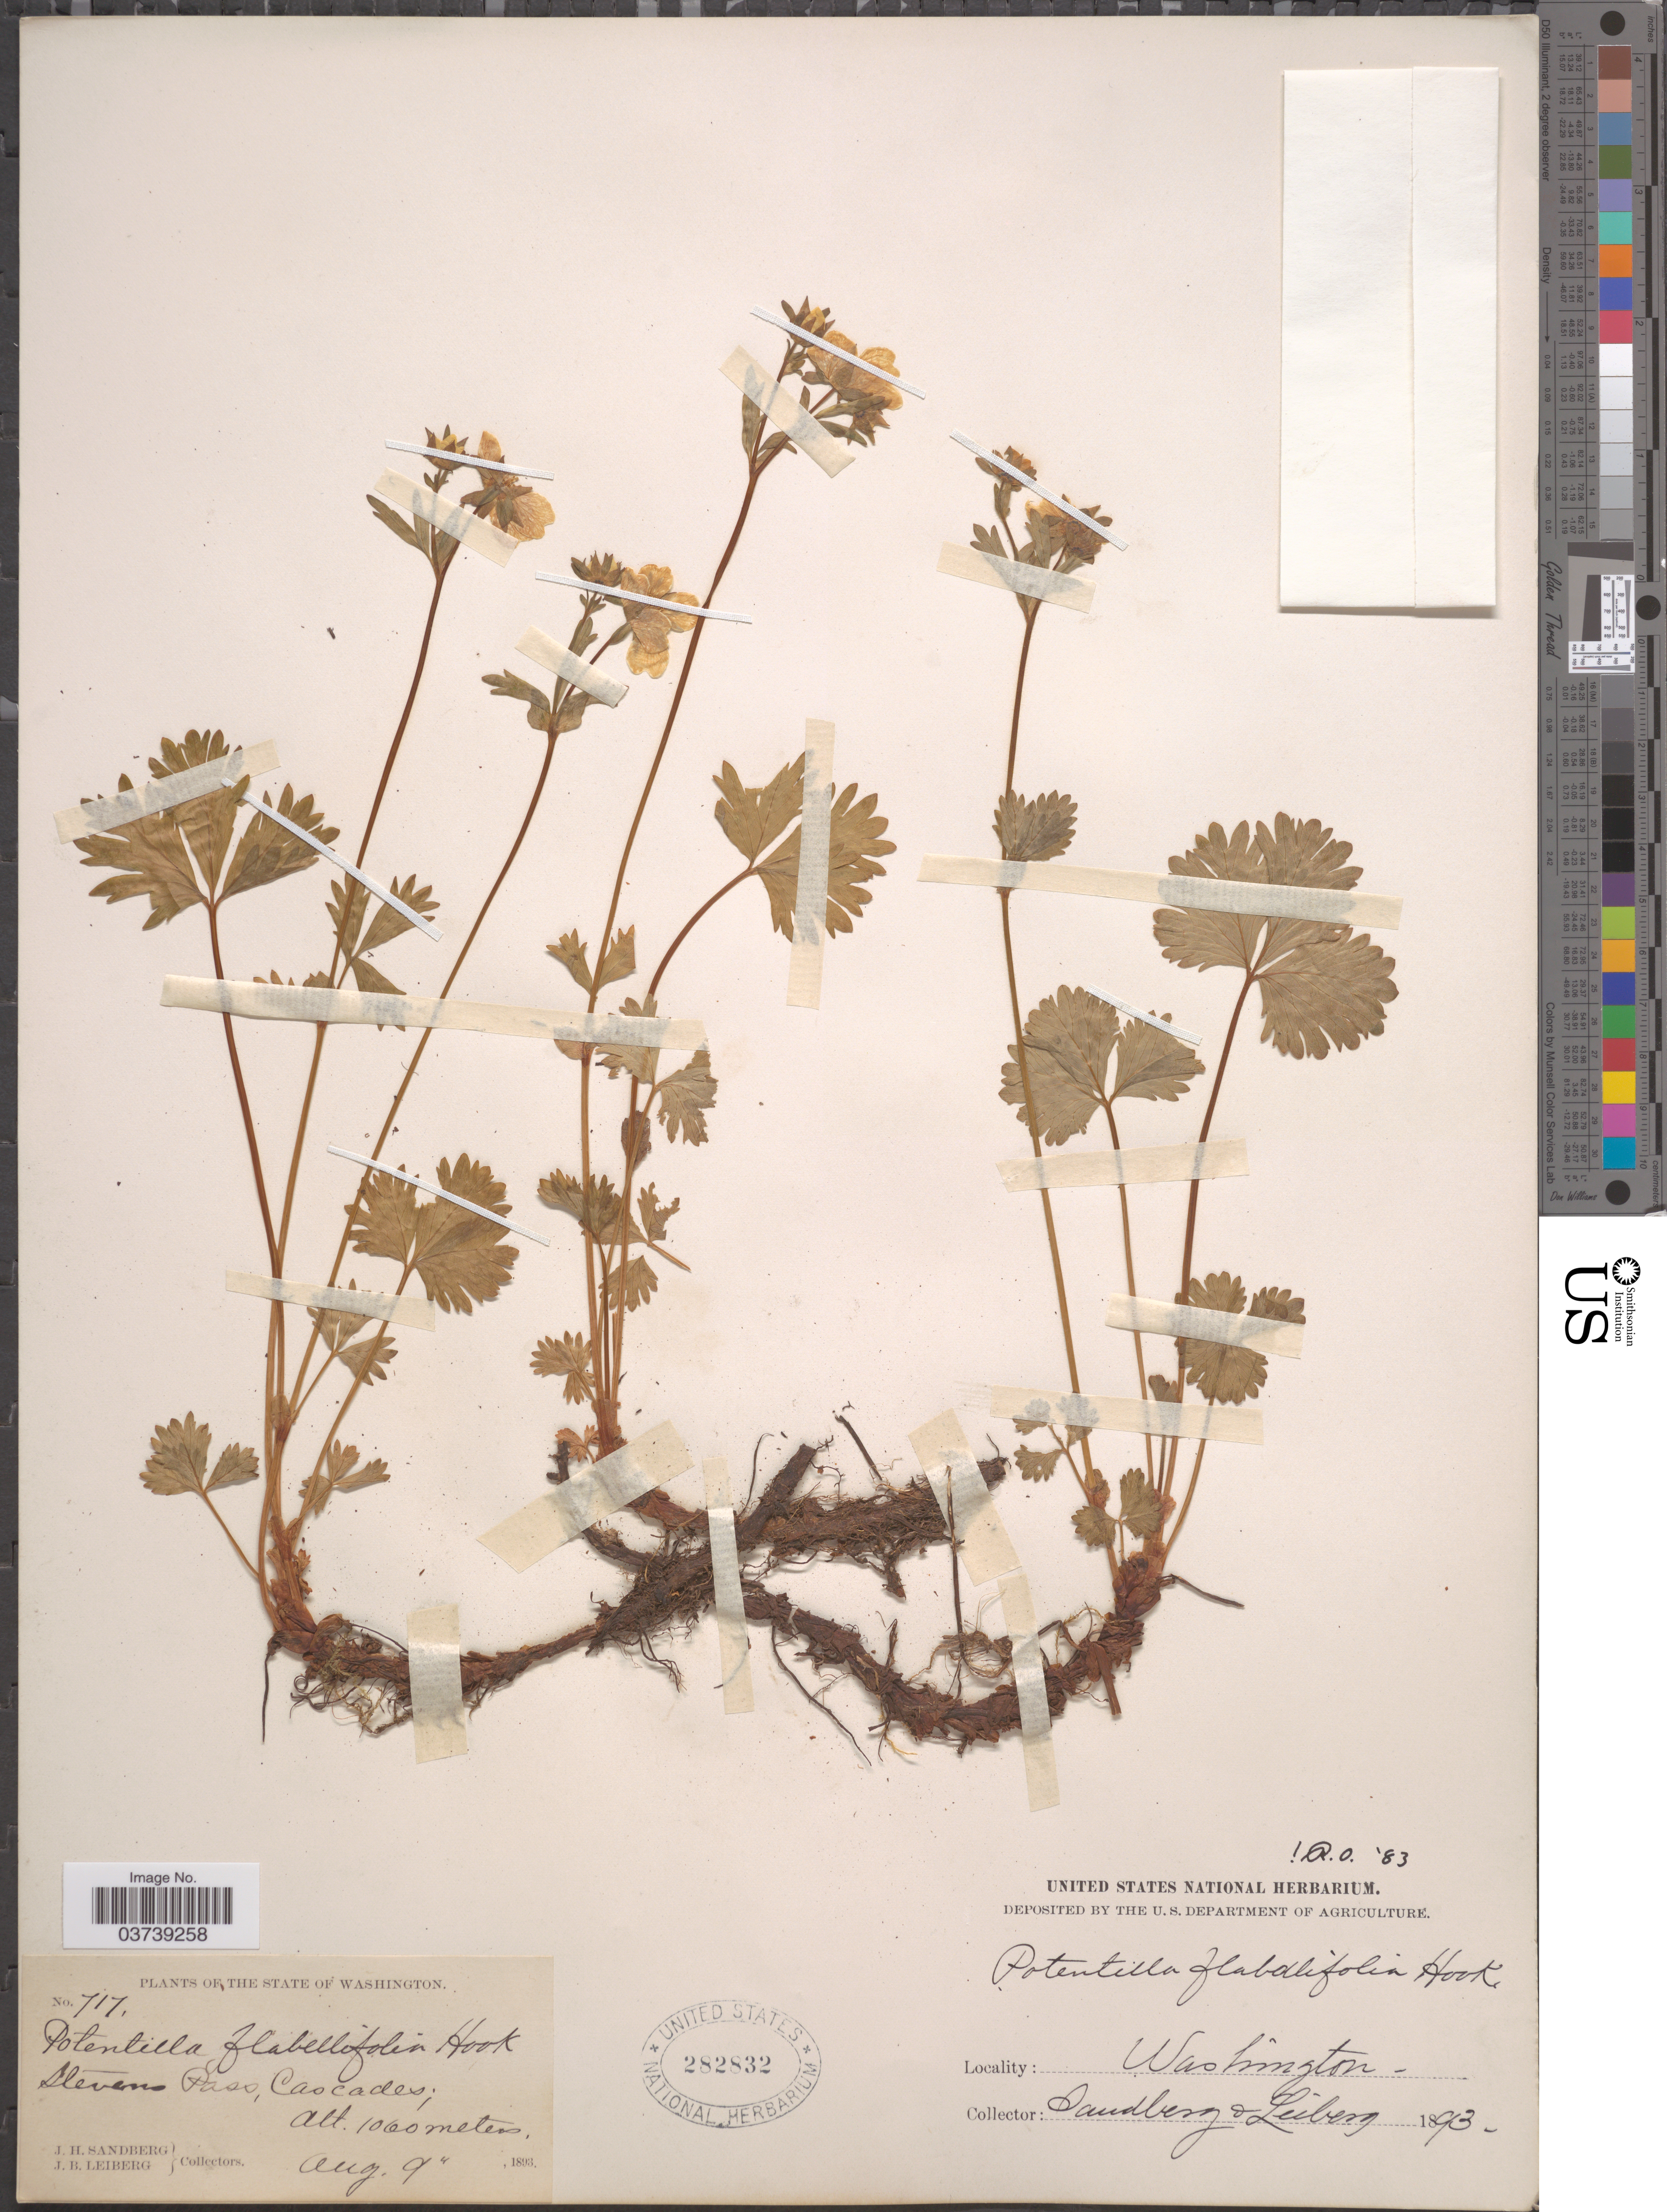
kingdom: Plantae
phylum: Tracheophyta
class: Magnoliopsida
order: Rosales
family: Rosaceae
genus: Potentilla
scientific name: Potentilla flabellifolia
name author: Hook. ex Torr. & A. Gray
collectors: J. H. Sandberg & J. B. Leiberg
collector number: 717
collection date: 1893-08-09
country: United States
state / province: Washington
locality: Stevens Pass, Cascades.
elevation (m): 1060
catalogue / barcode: US 282832